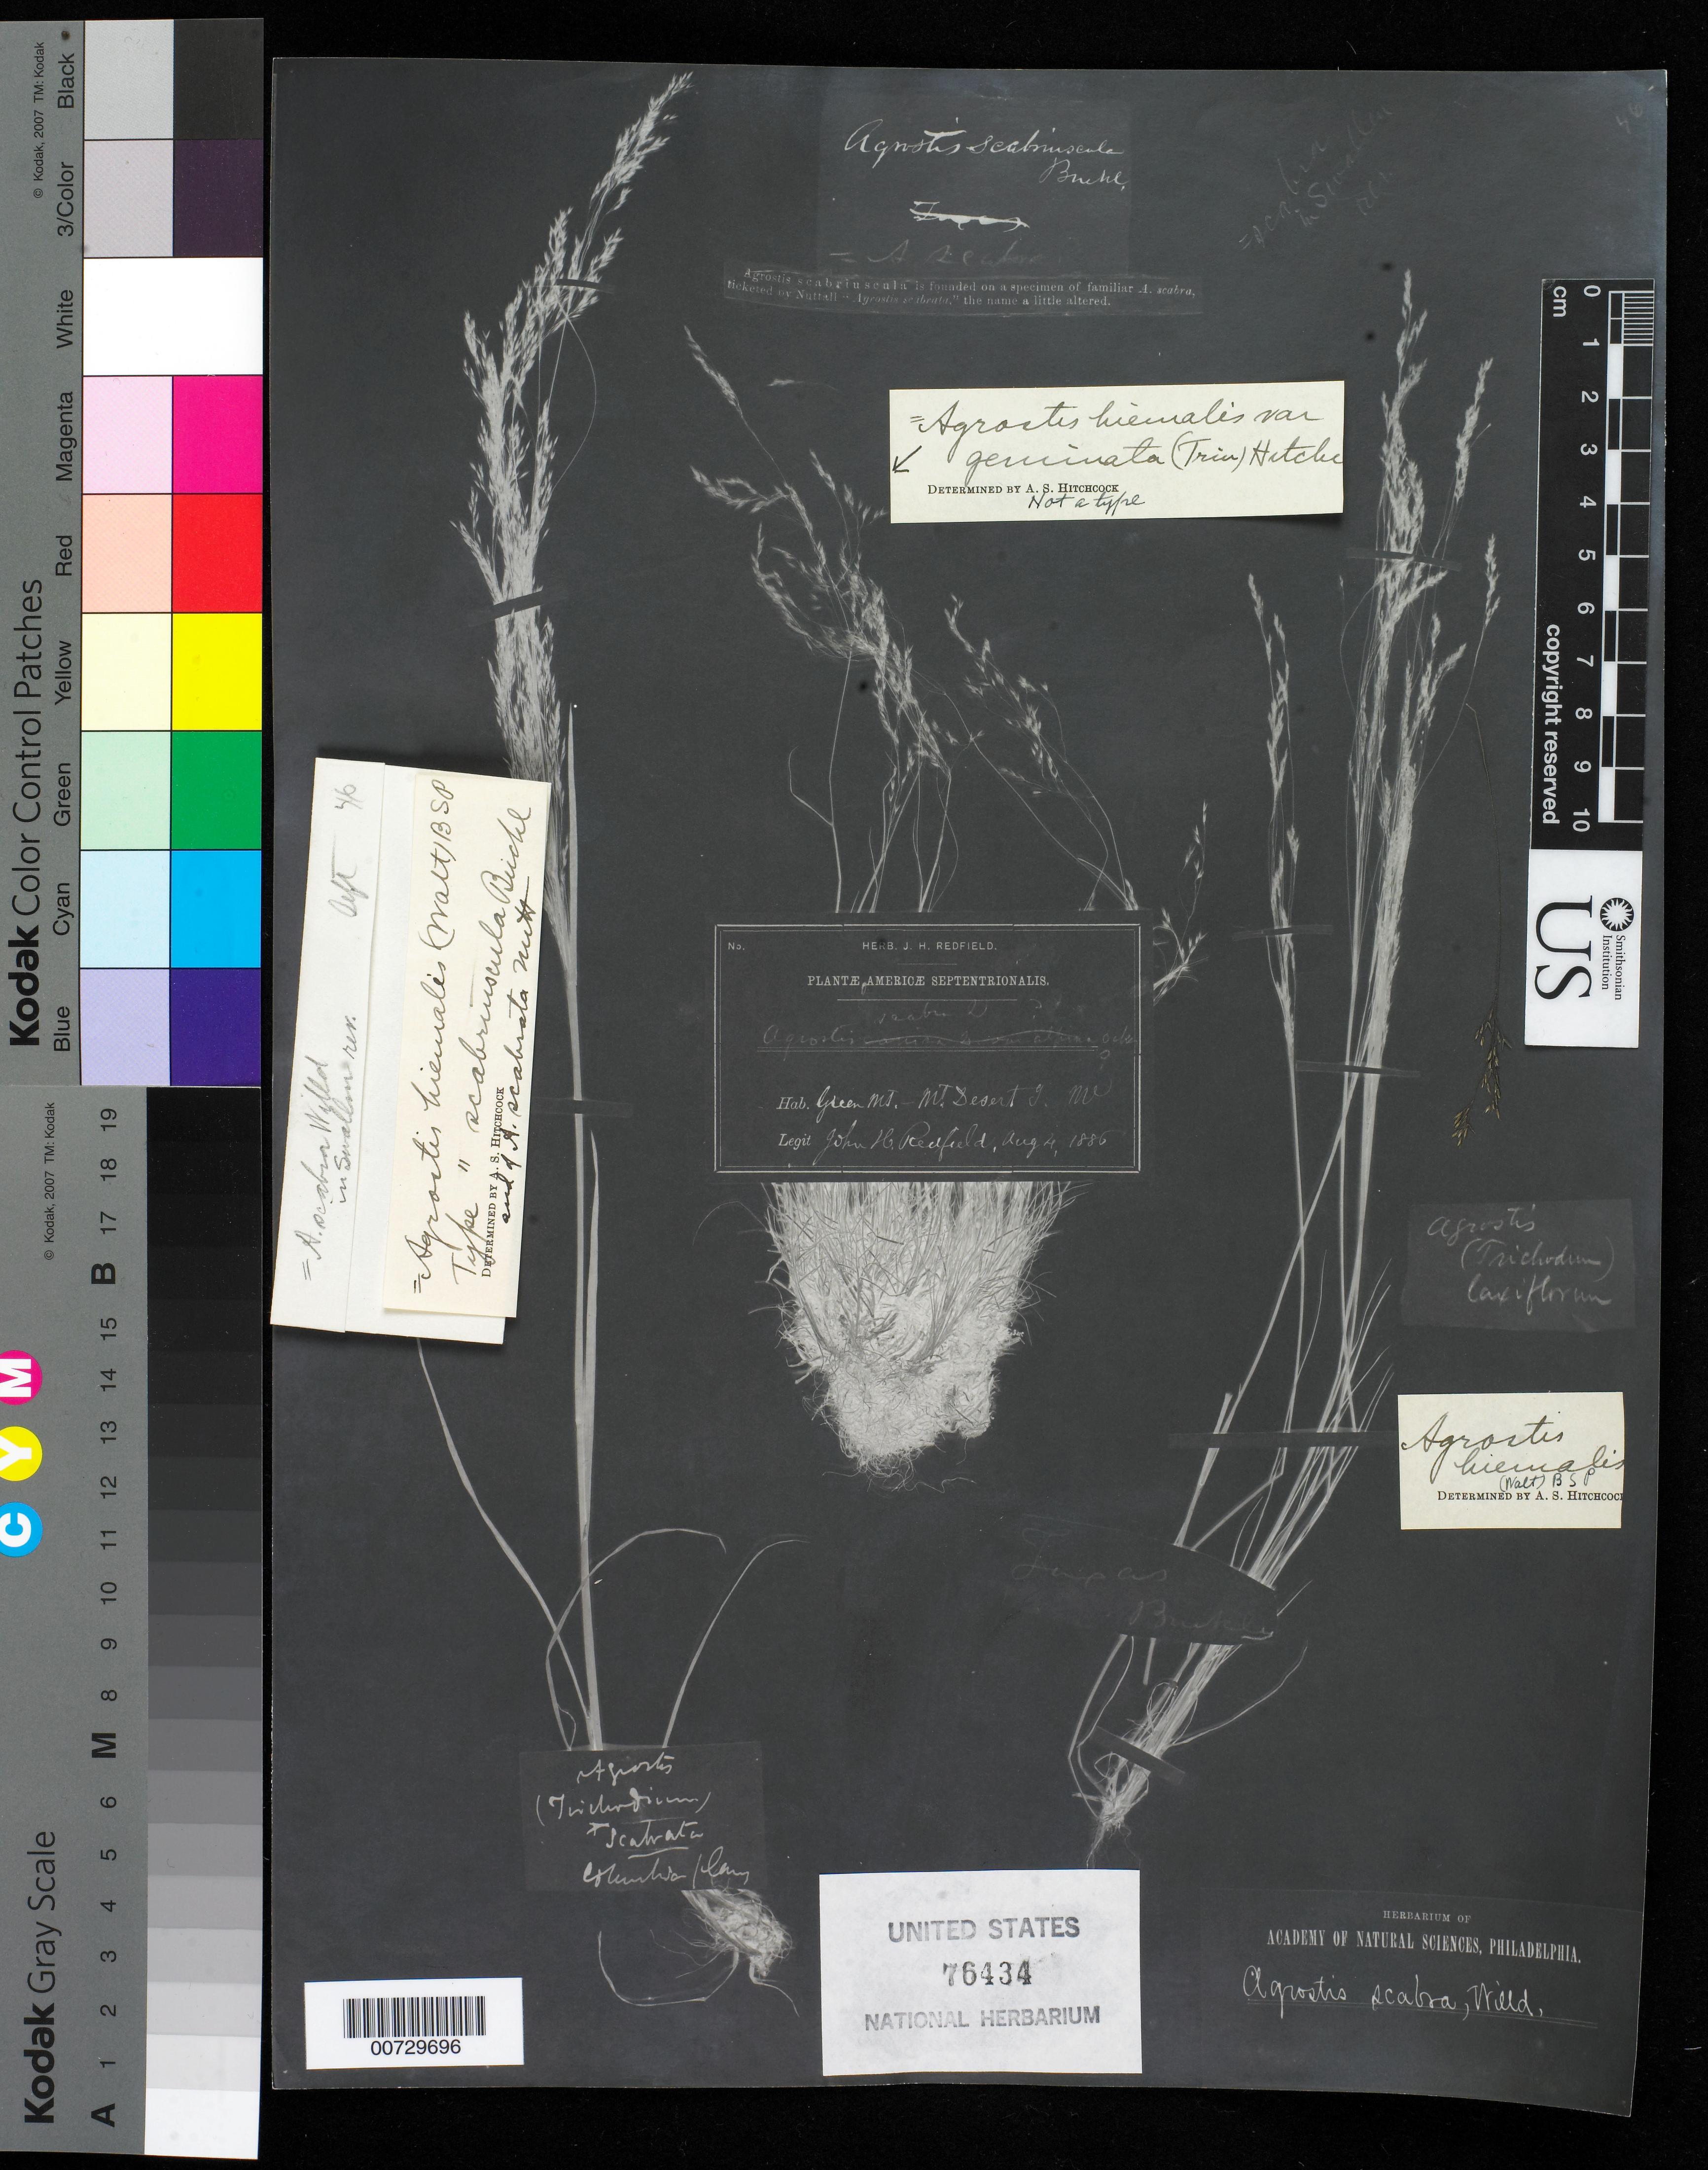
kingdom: Plantae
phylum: Tracheophyta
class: Liliopsida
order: Poales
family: Poaceae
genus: Agrostis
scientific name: Agrostis scabriuscula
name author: Buckley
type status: Isotype Fragment; Type Fragment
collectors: T. Nuttall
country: United States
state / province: Oregon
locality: Columbia Plains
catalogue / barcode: US 76434